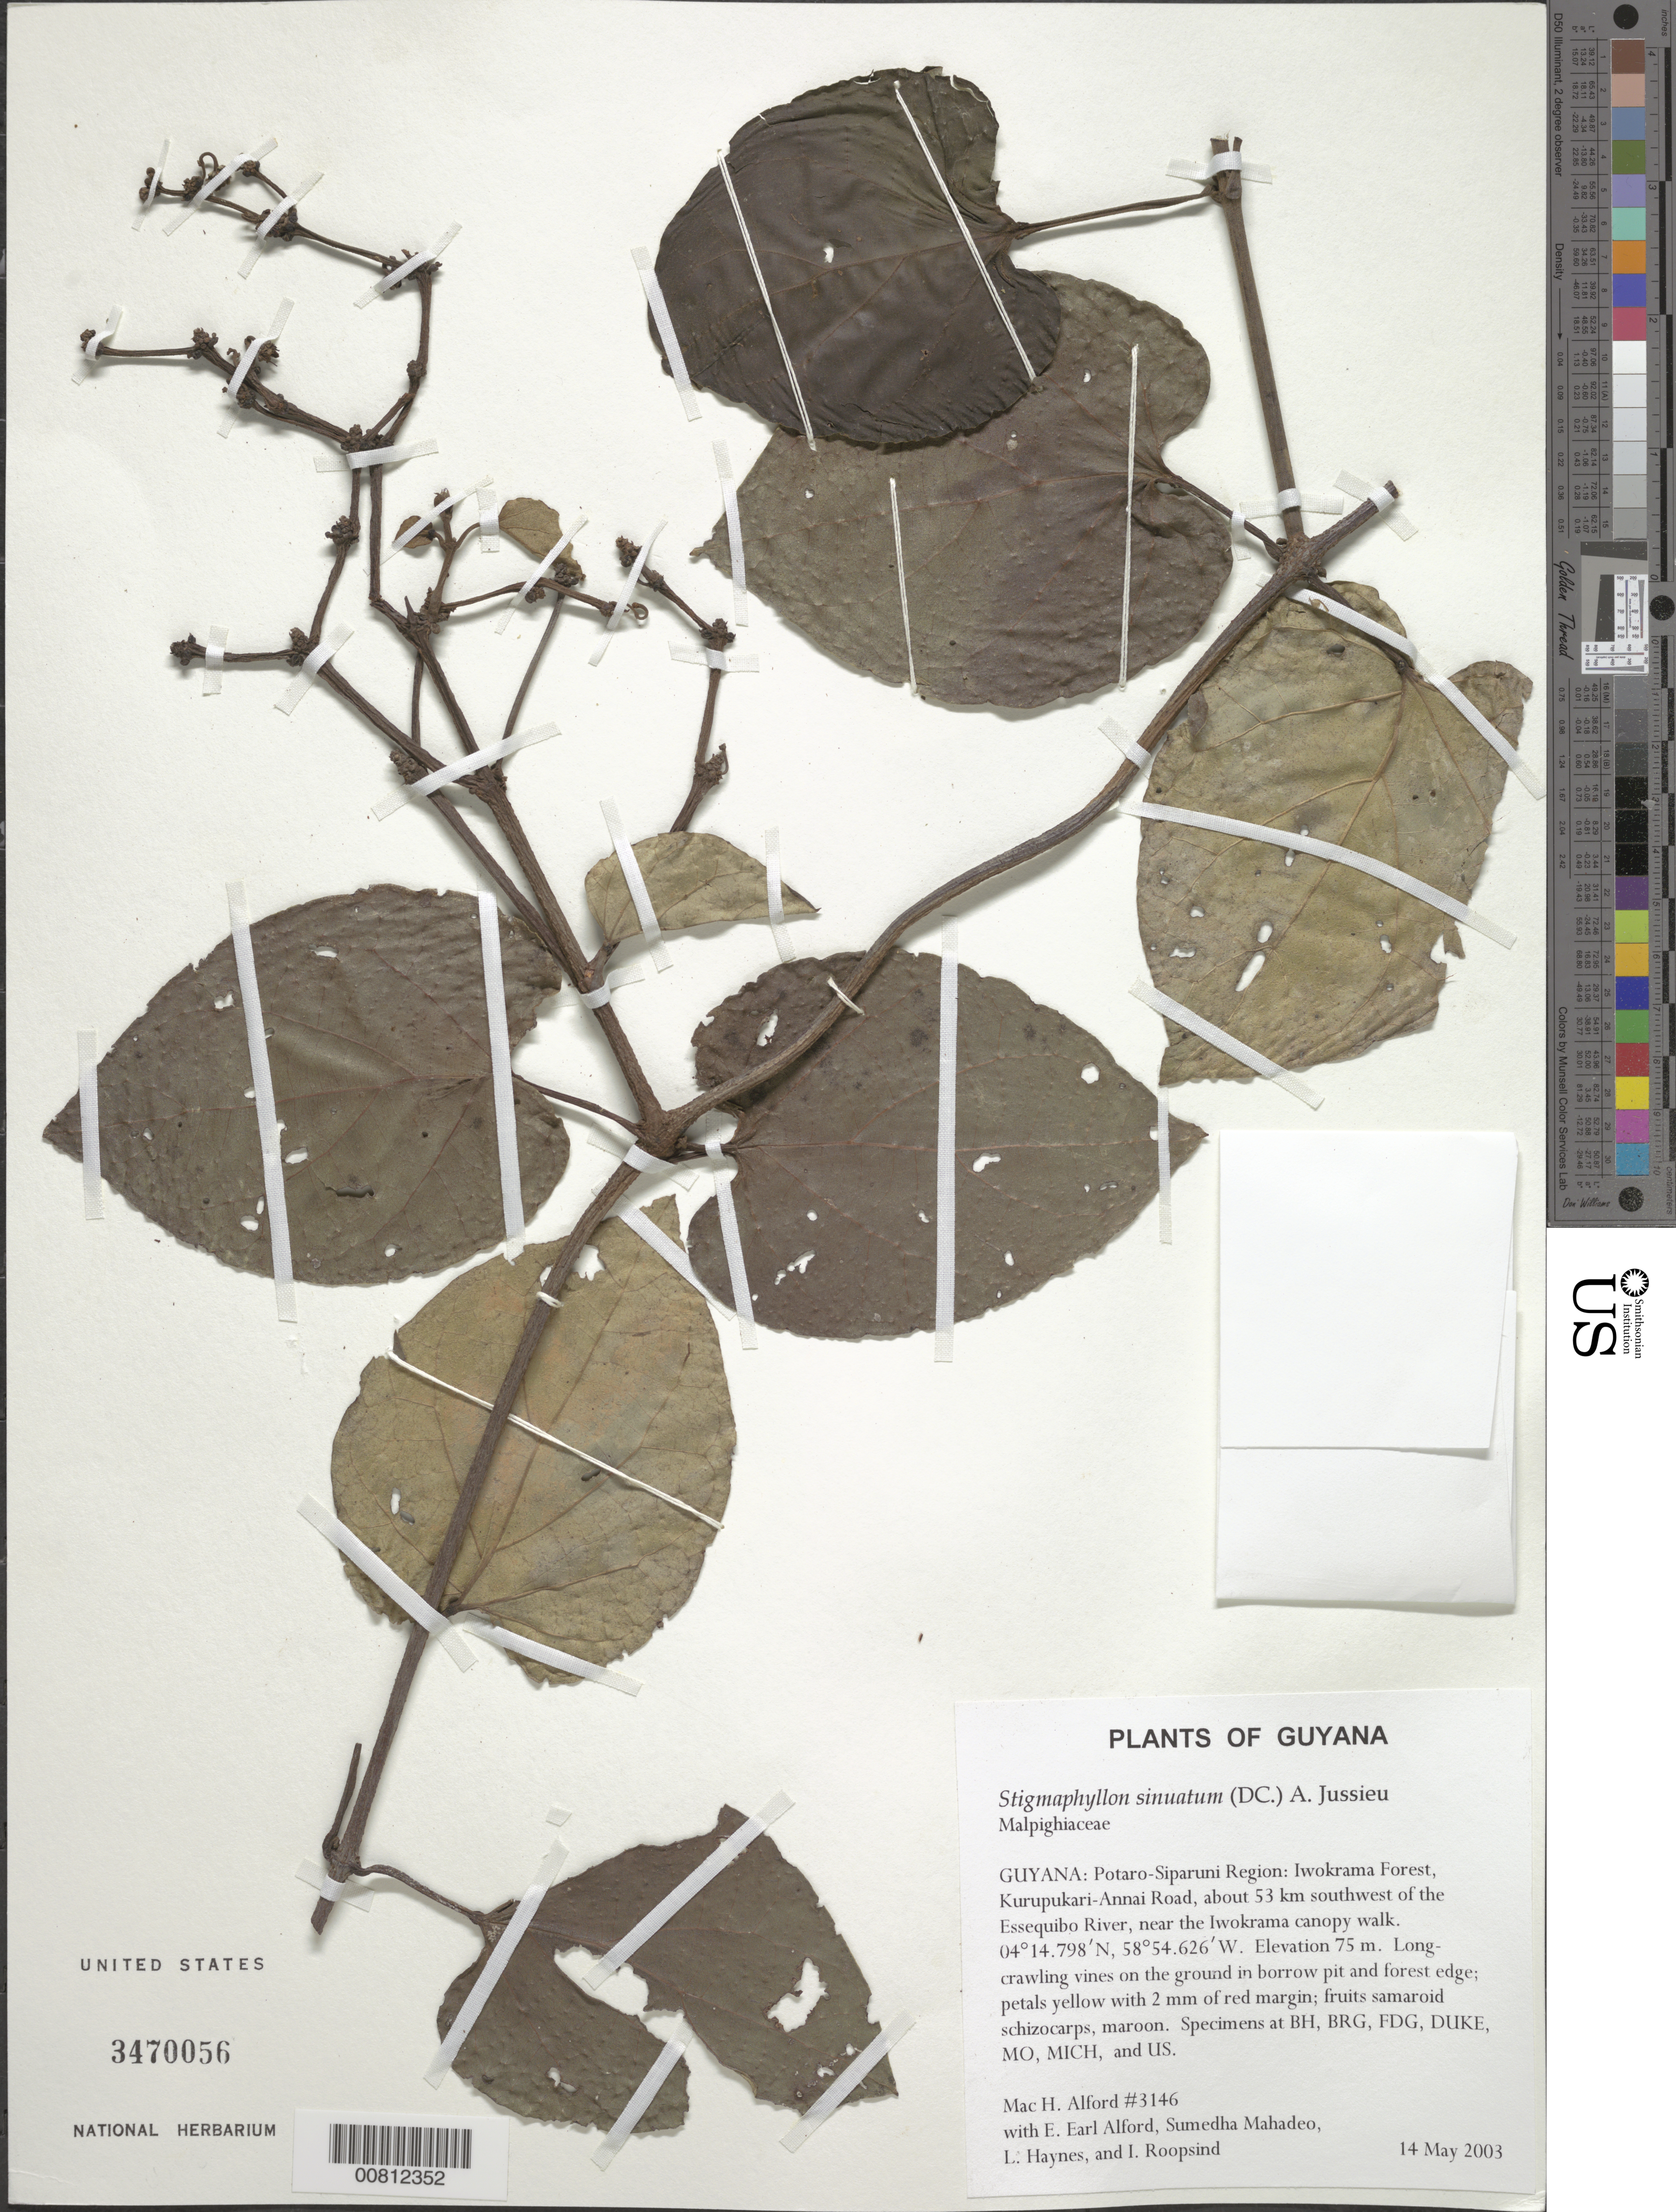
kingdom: Plantae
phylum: Tracheophyta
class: Magnoliopsida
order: Malpighiales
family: Malpighiaceae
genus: Stigmaphyllon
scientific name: Stigmaphyllon sinuatum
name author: (DC.) A. Juss.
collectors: M. H. Alford, E. Alford, S. Mahadeo, L. Haynes & I. Roopsind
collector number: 3146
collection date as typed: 14-May-03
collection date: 2003-05-14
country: Guyana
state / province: Potaro-Siparuni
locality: Iwokrama Forest, Kurupukari-Annai Road, about 53 km southwest of the Essequibo River, near the Iwocrama canopy walk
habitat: Ground in borrow pit and forest edge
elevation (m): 75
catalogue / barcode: US 3470056